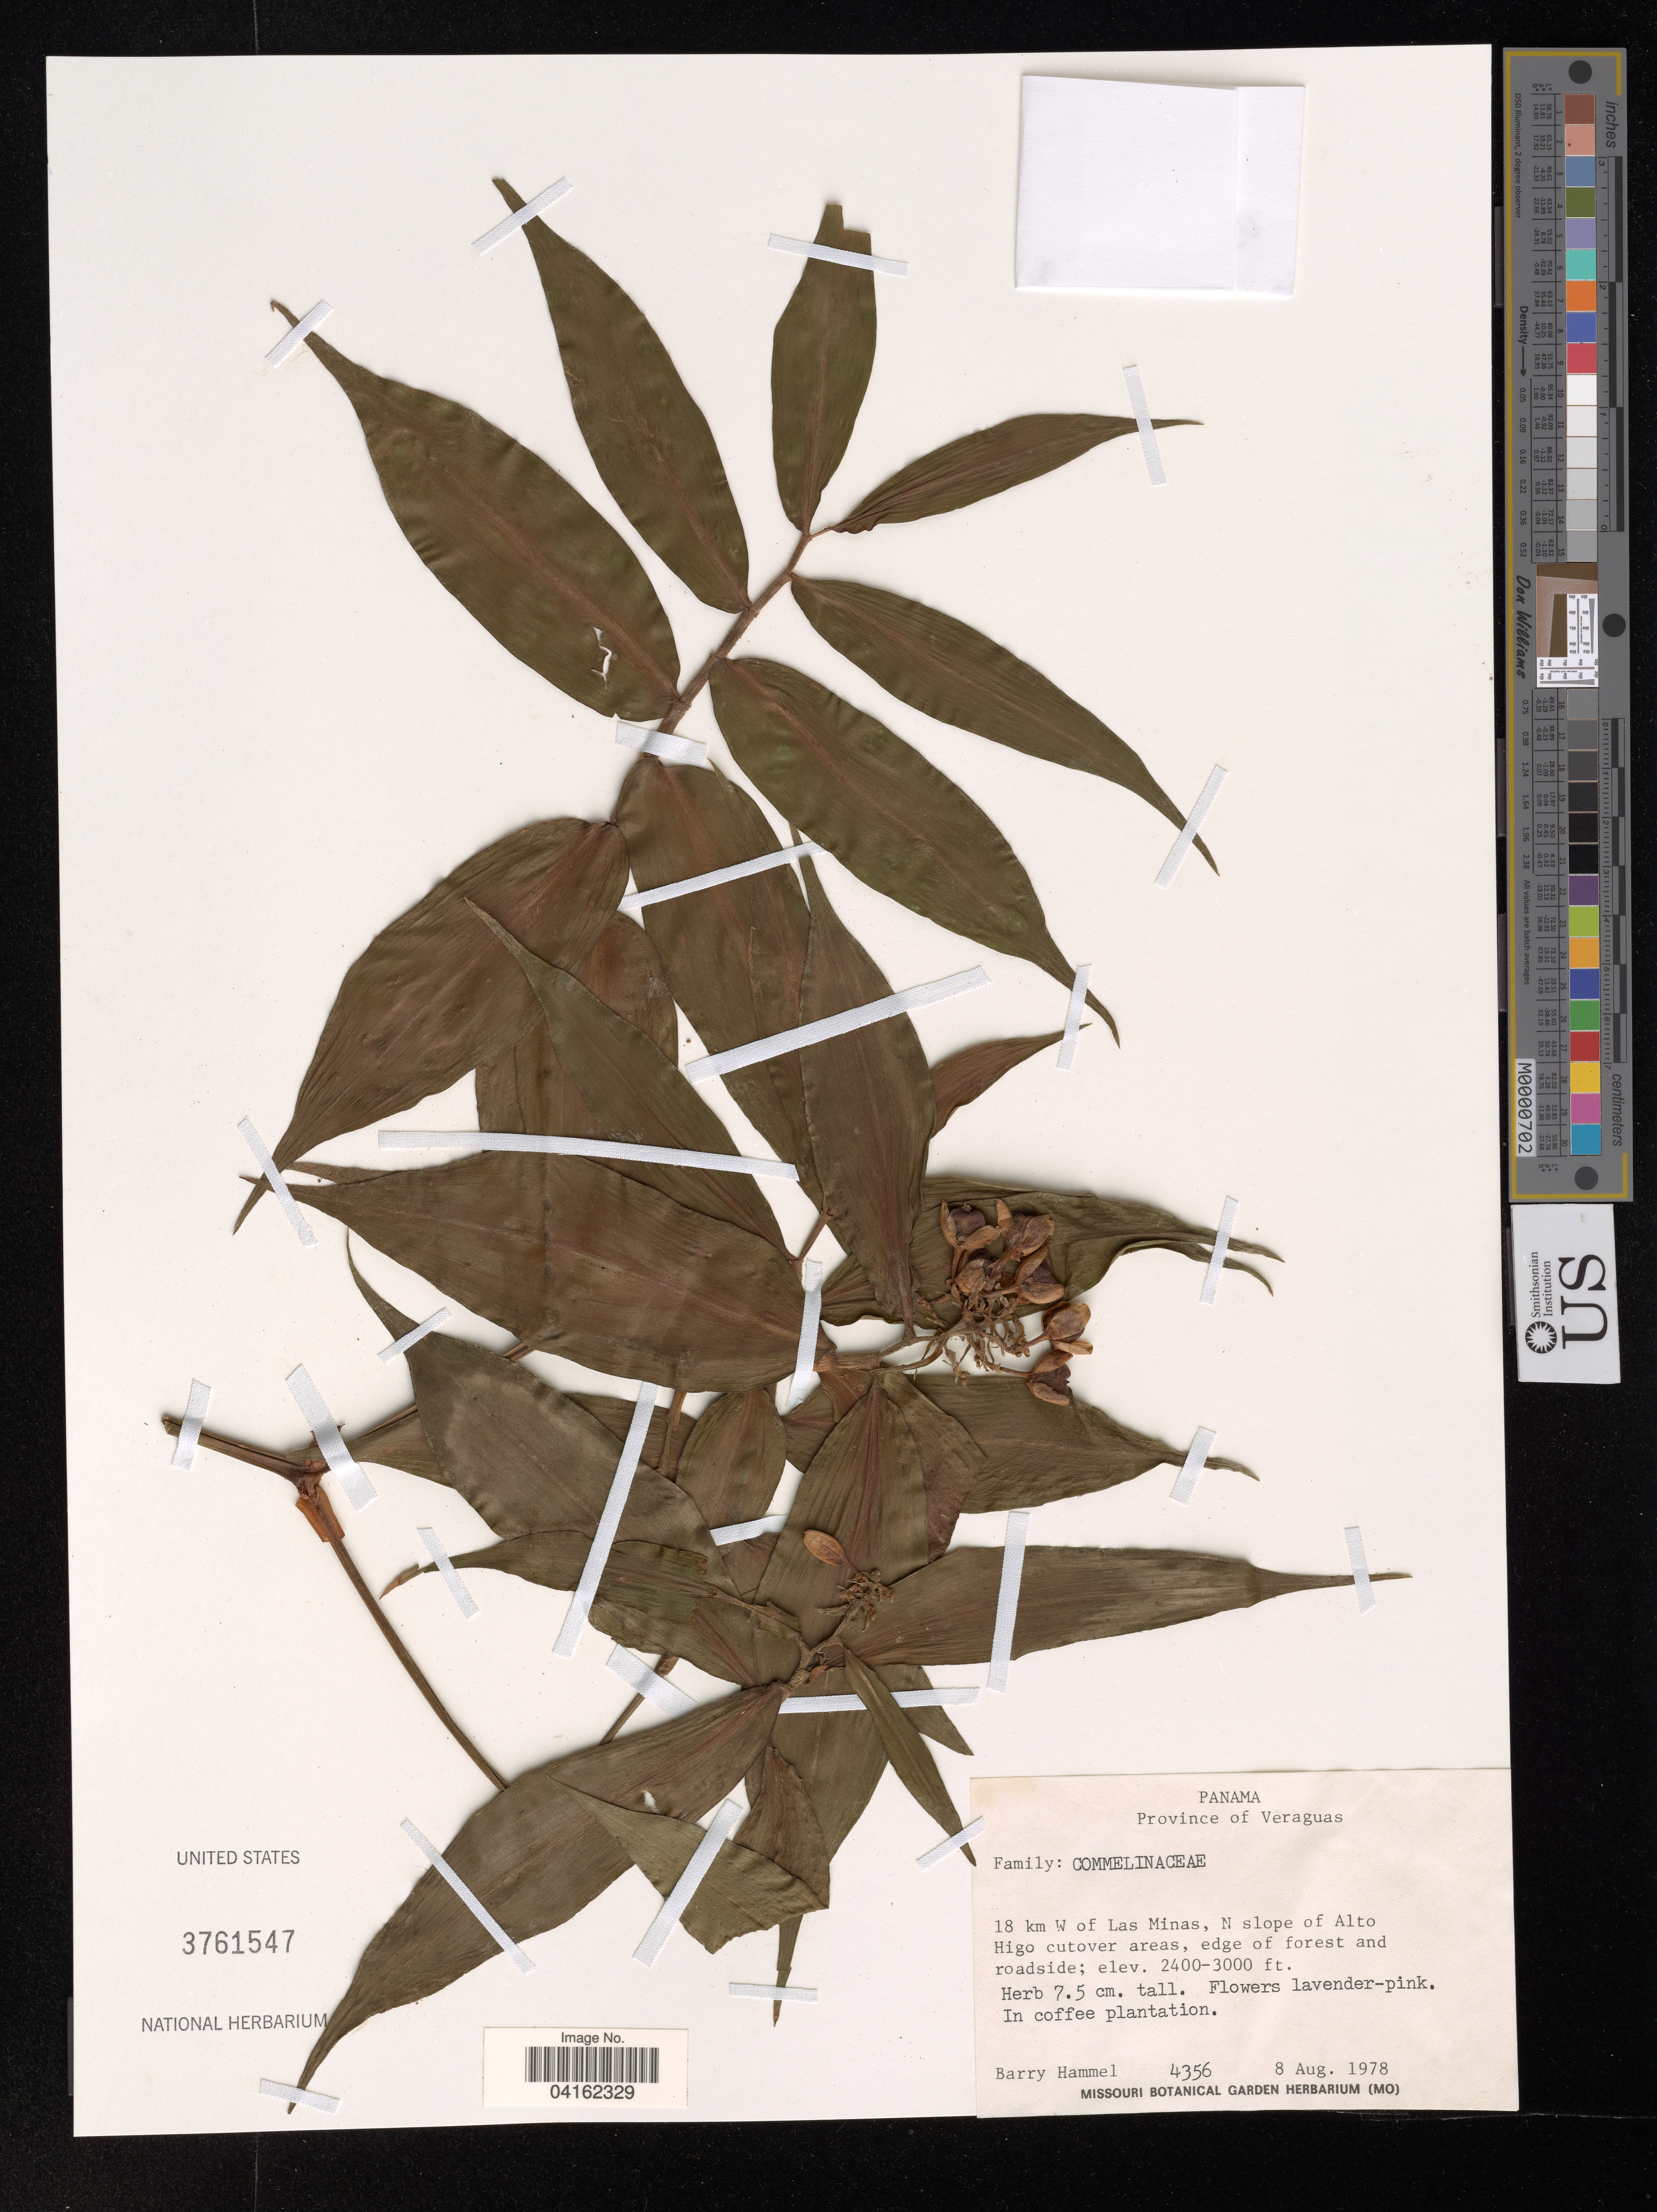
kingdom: Plantae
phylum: Tracheophyta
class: Liliopsida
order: Commelinales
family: Commelinaceae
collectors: B. Hammel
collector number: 4356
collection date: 1978-08-08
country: Panama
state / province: Veraguas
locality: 18 km W of Las Minas, N slope of Alto Higo cutover areas, edge of forest and roadside.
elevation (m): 732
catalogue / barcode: US 3761547